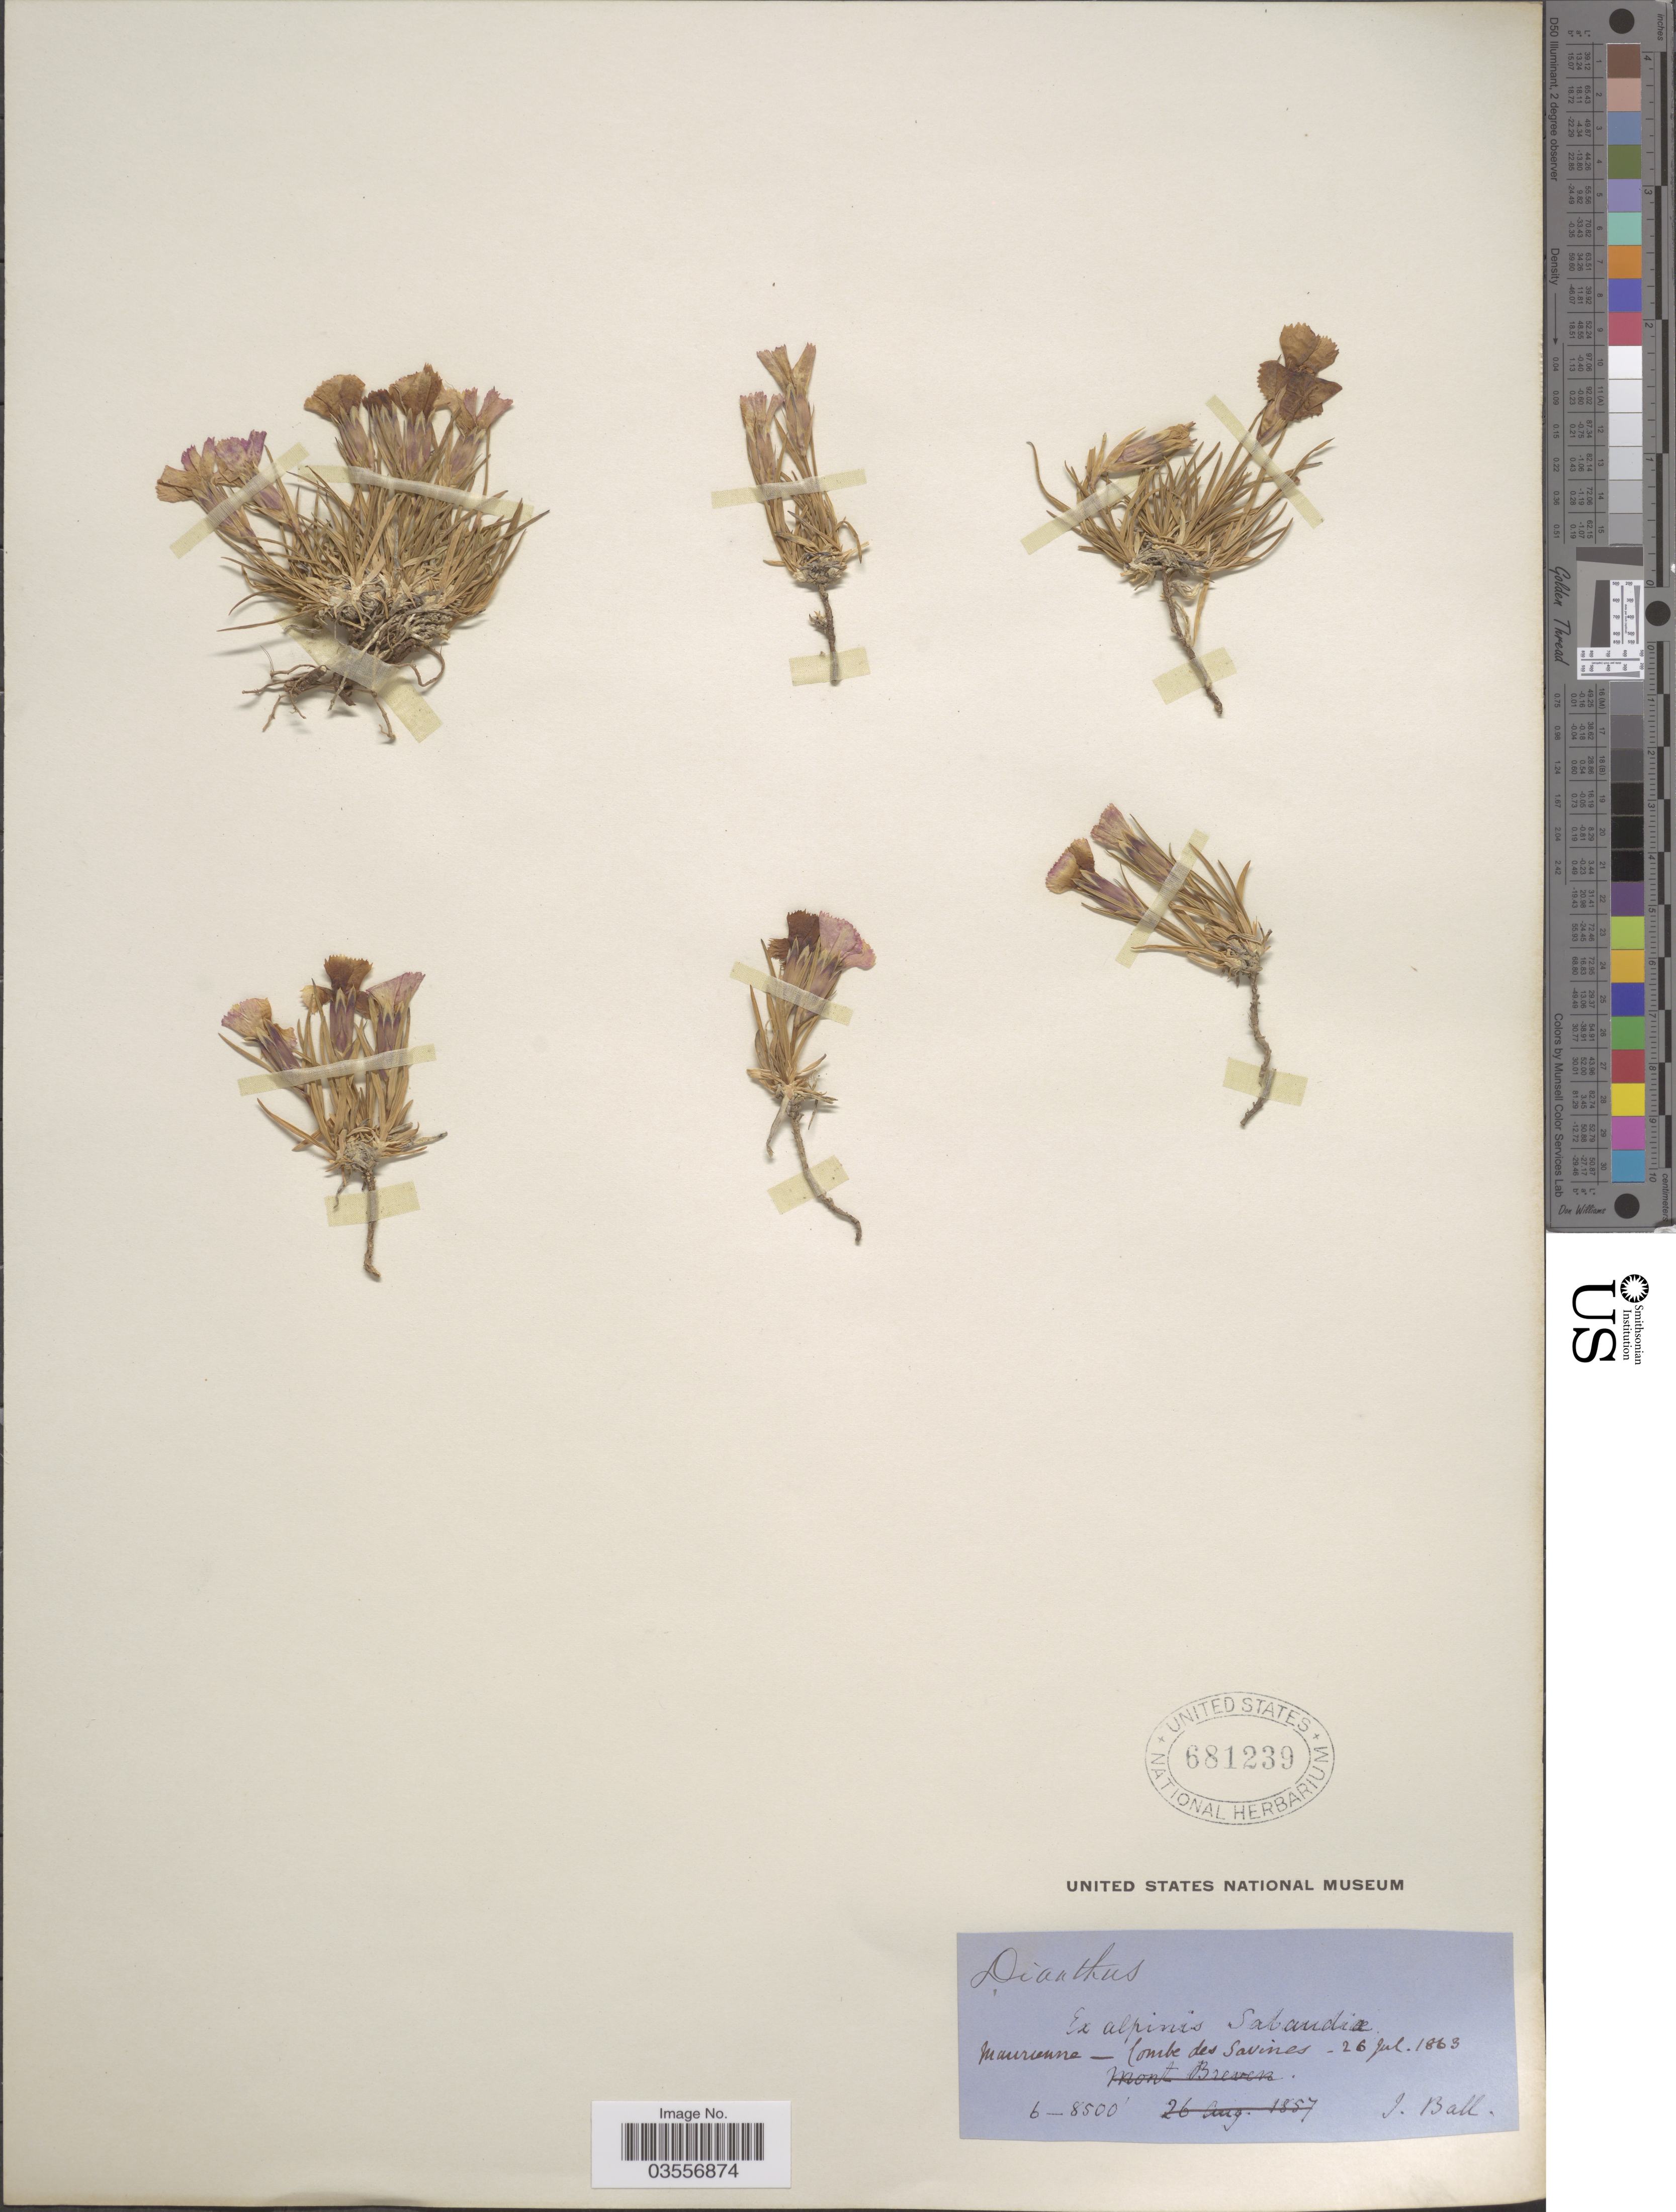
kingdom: Plantae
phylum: Tracheophyta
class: Magnoliopsida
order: Caryophyllales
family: Caryophyllaceae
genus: Dianthus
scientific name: Dianthus sp.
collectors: J. Ball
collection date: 1863-07-26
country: France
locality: Maurienne- Combe des Savines.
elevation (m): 1829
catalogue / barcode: US 681239